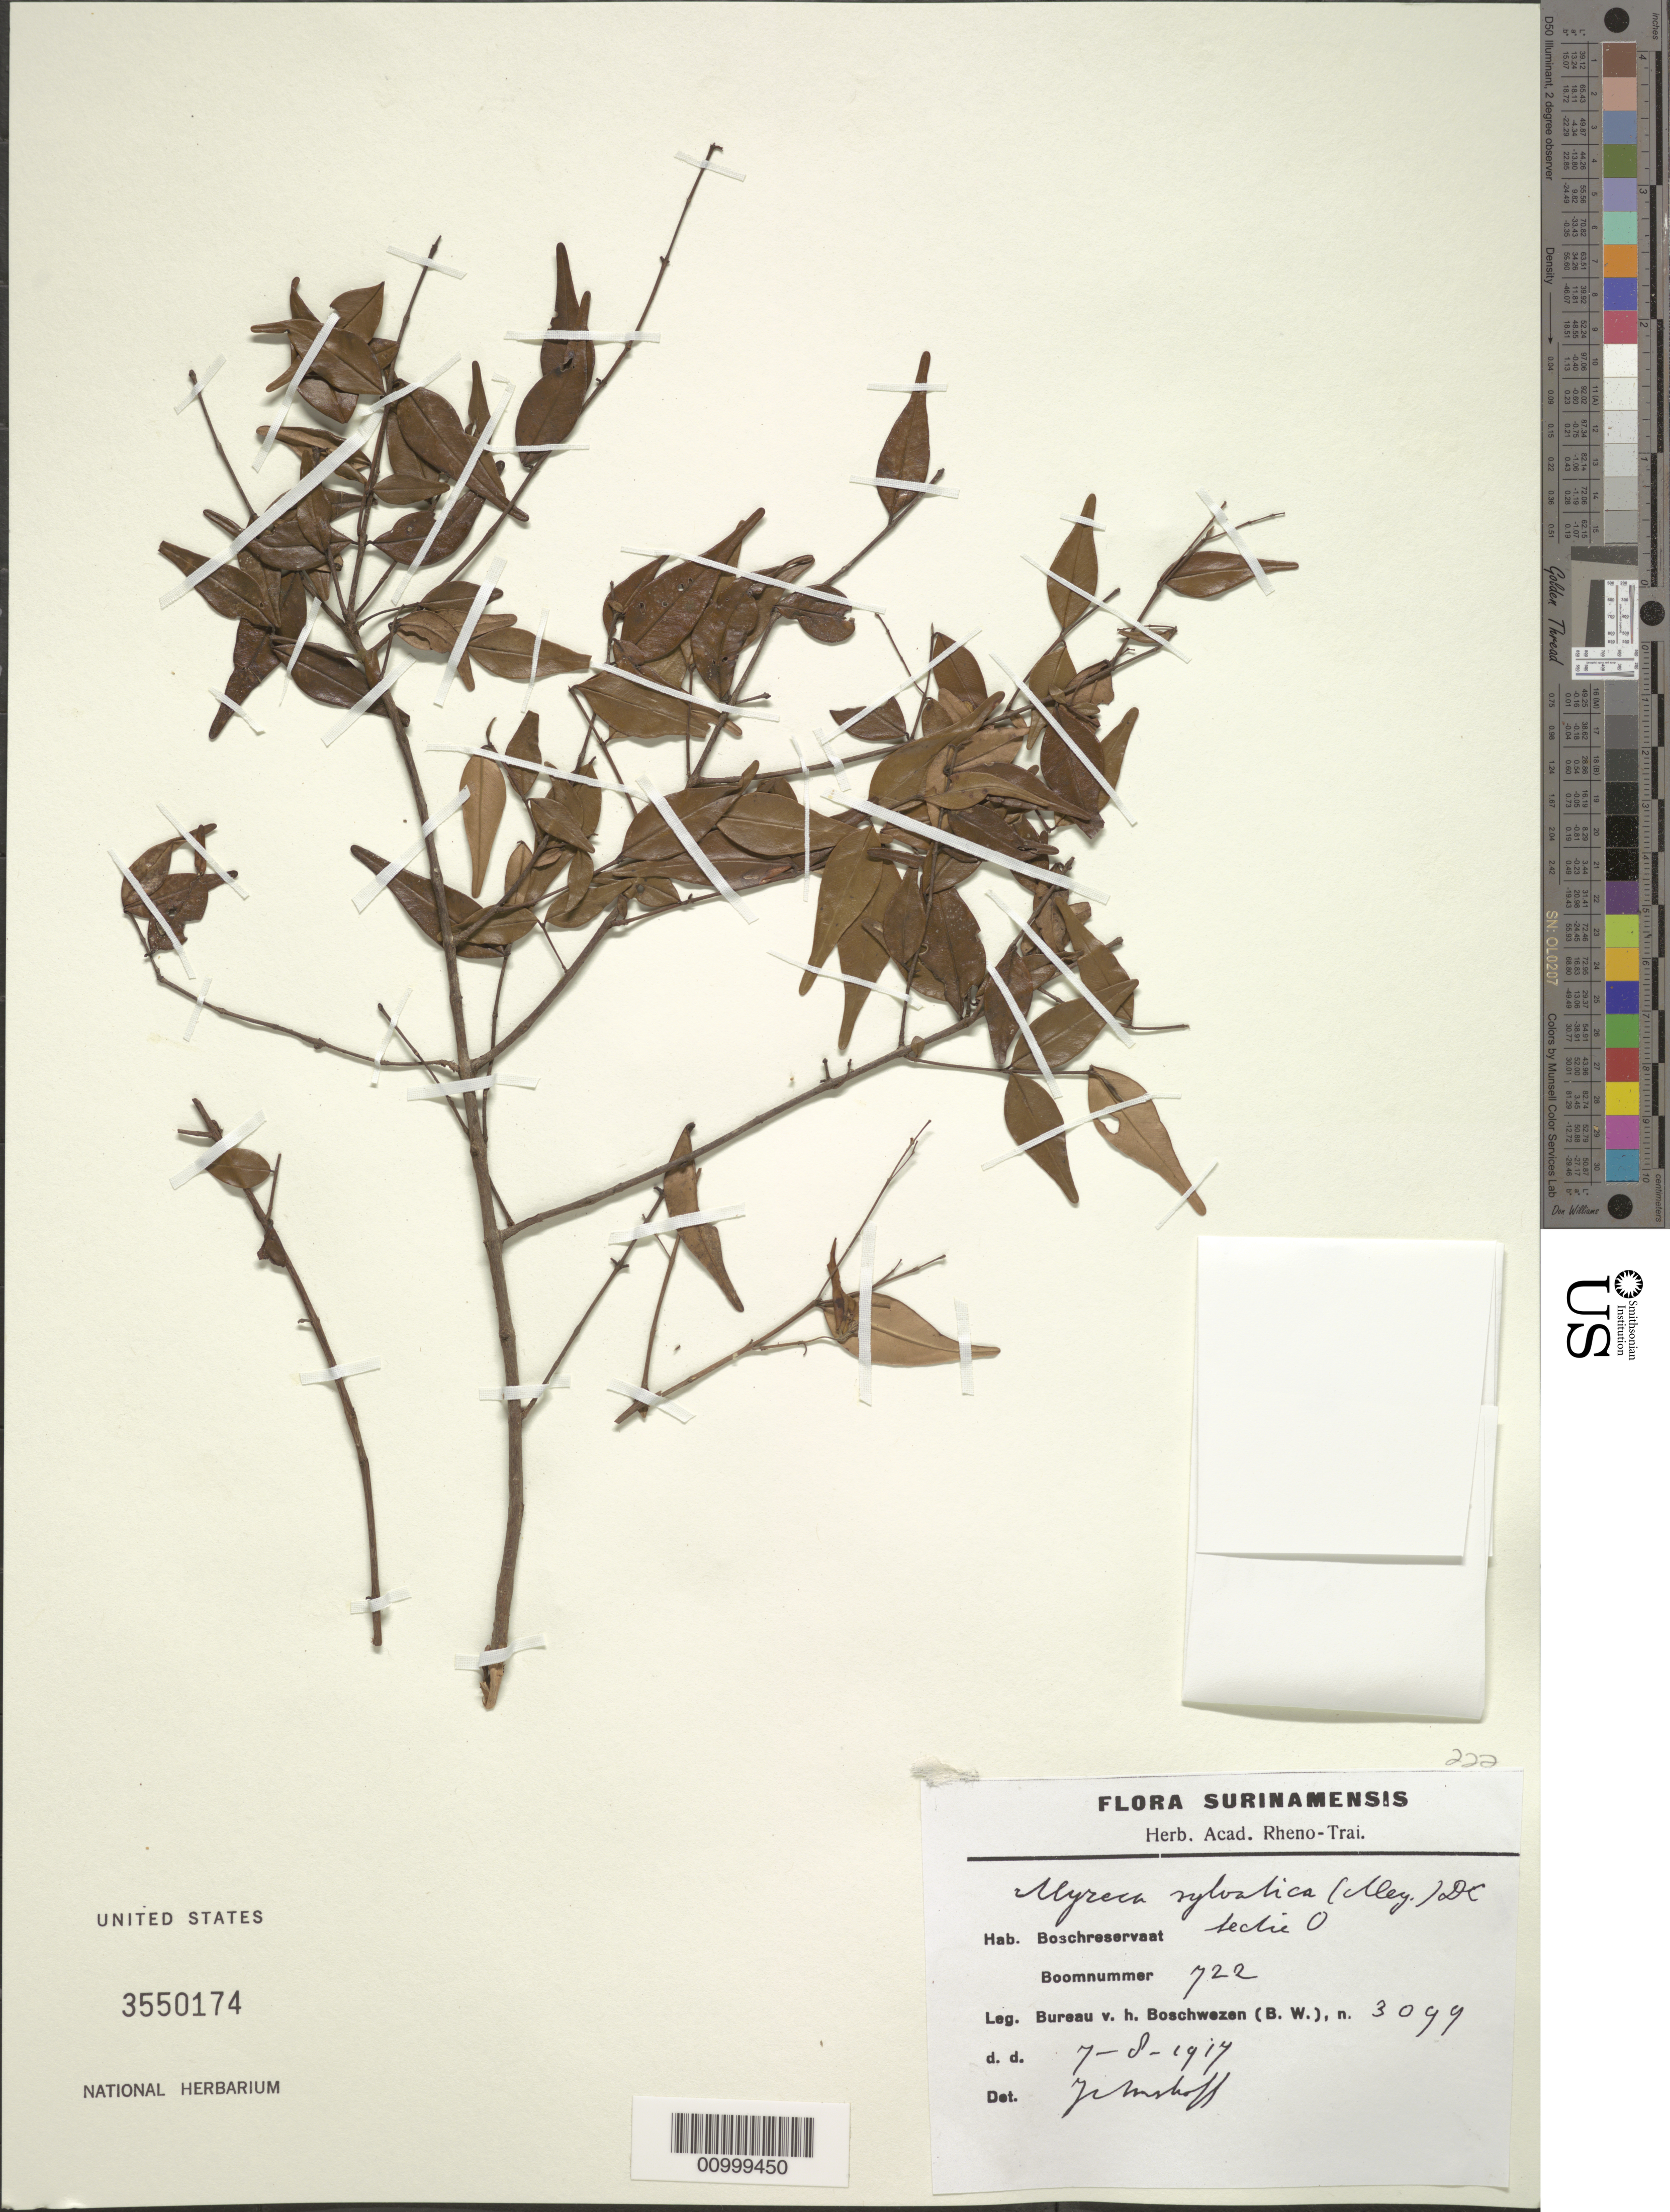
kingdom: Plantae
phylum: Tracheophyta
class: Magnoliopsida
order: Myrtales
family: Myrtaceae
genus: Myrcia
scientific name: Myrcia sylvatica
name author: (G. Mey.) DC.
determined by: Amsoff, J.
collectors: B. Boschwezen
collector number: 3099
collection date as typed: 7-Aug-14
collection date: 1914-08-07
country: Suriname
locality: Boschreservat, sectie O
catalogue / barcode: US 3550174